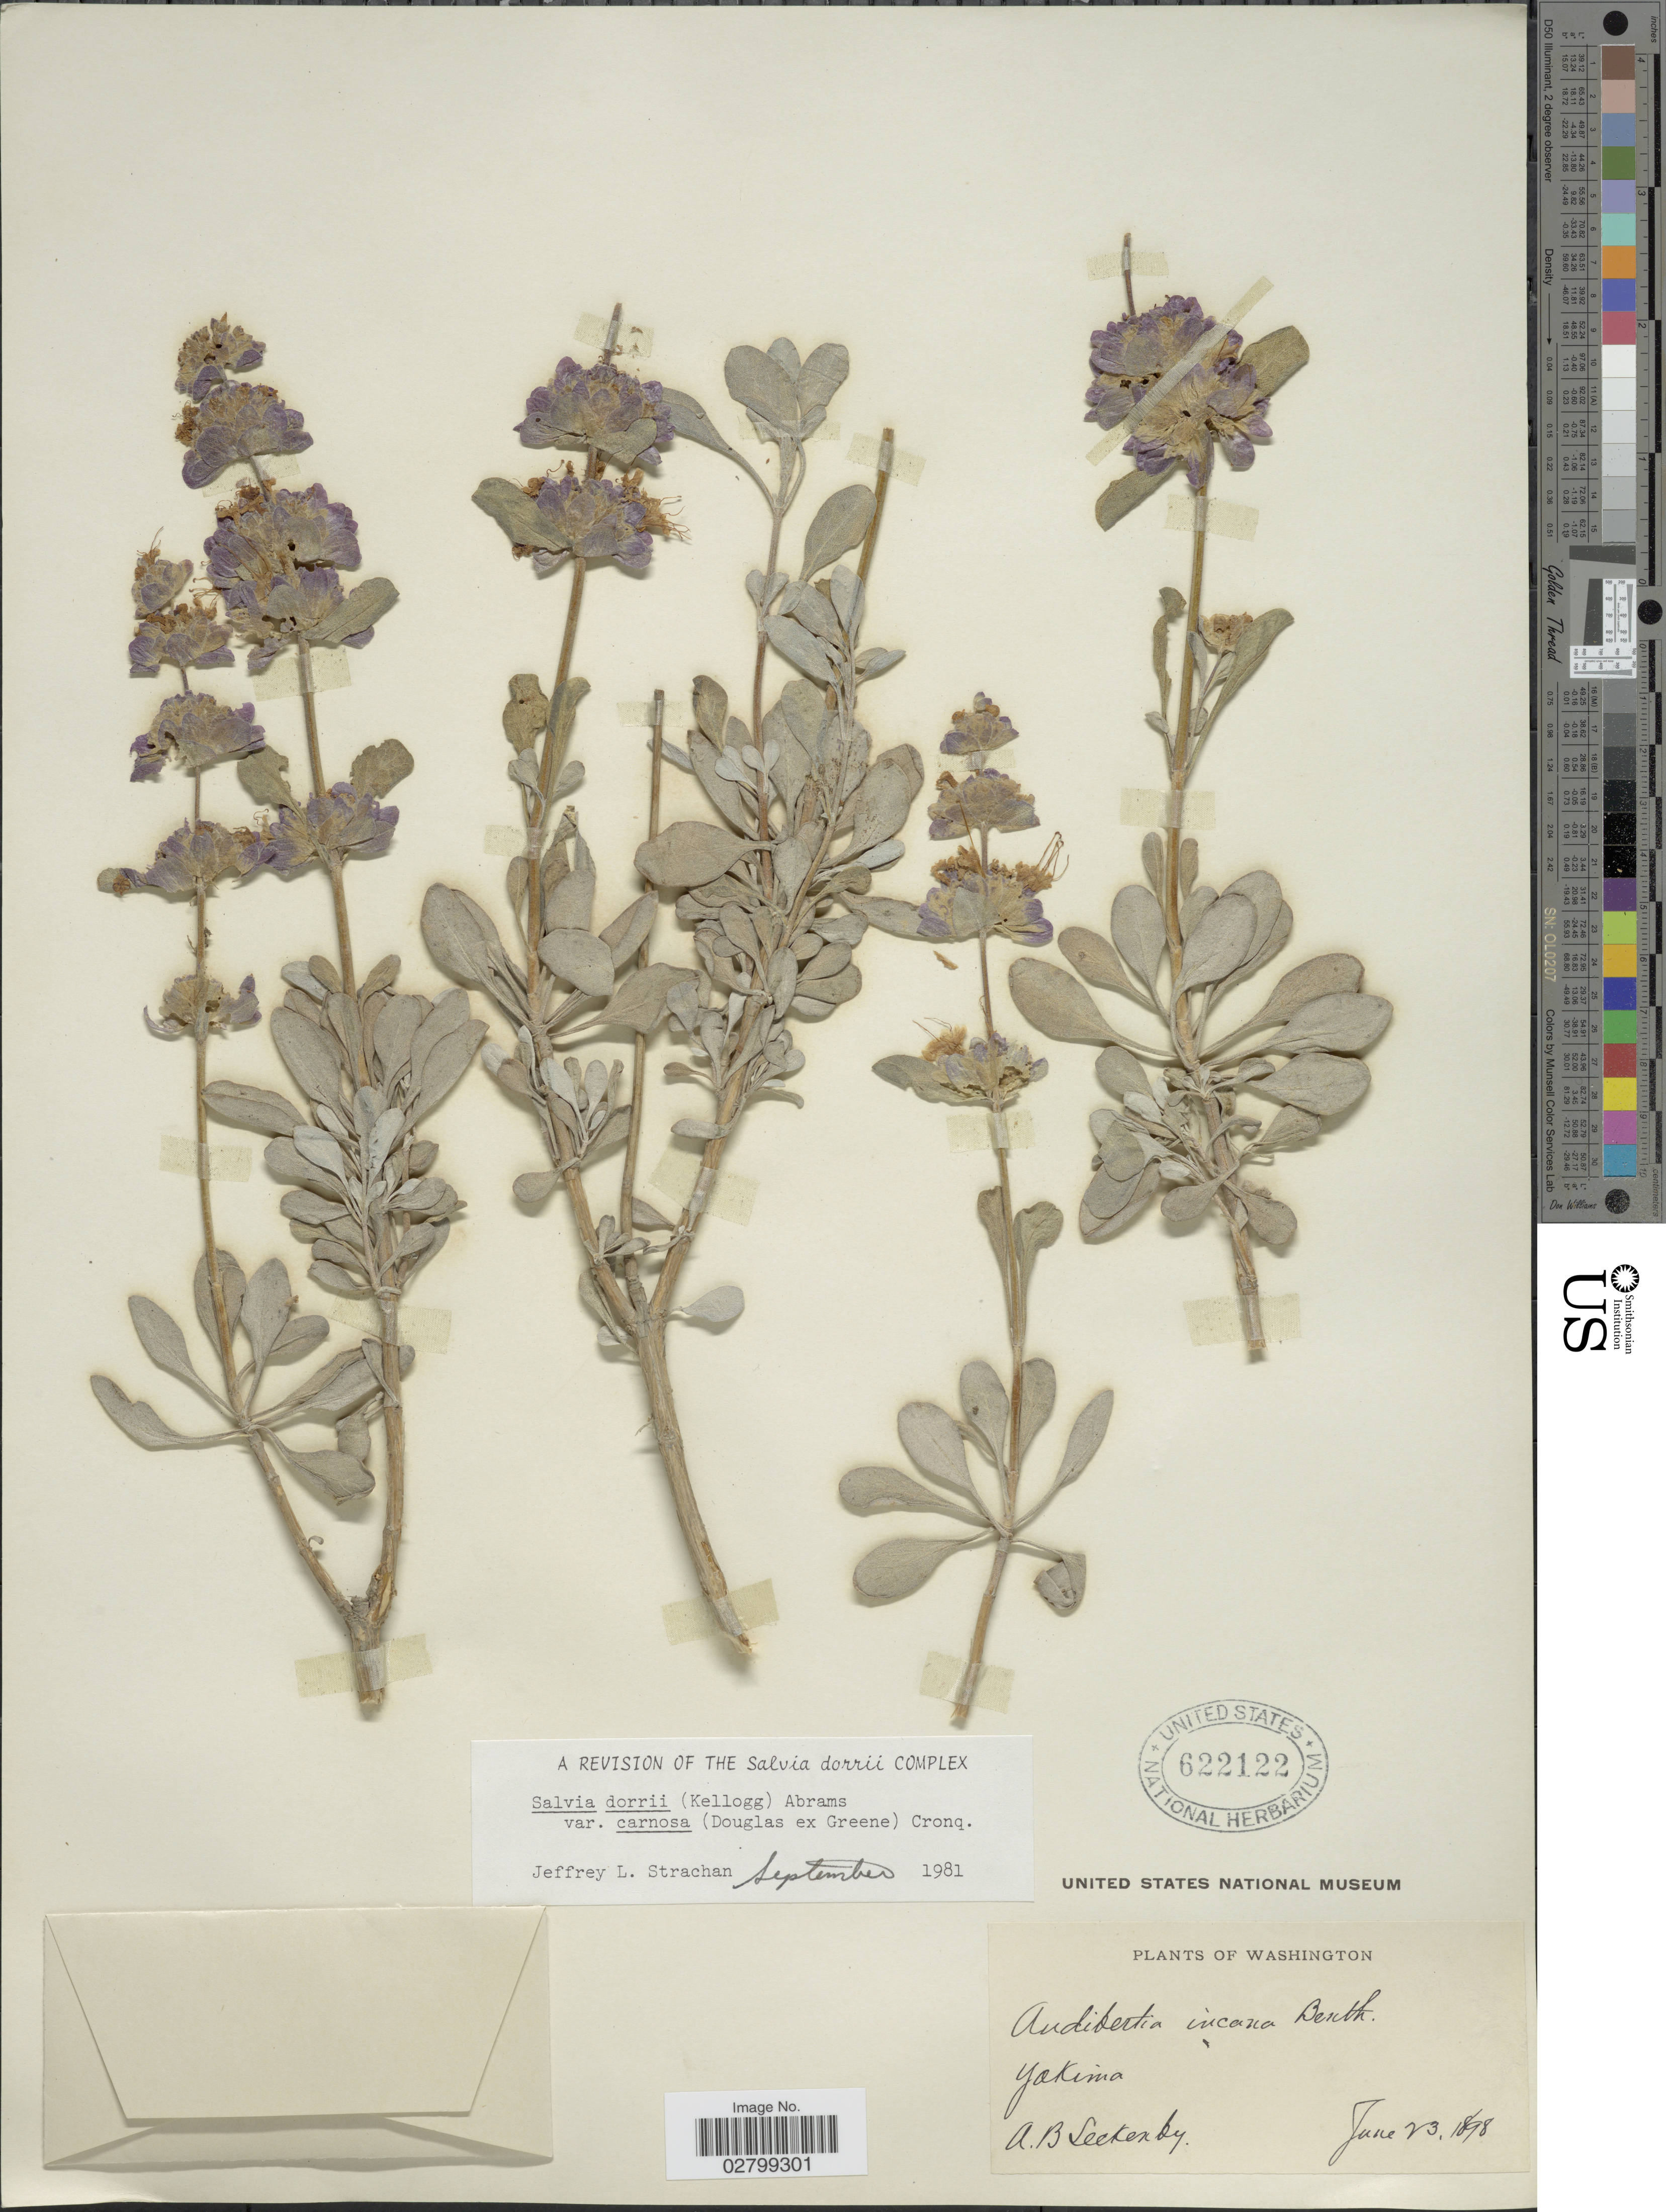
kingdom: Plantae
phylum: Tracheophyta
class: Magnoliopsida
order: Lamiales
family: Lamiaceae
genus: Salvia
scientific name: Salvia dorrii var. carnosa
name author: (Dougl.) Abrams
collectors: A. Leckenby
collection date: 1898-06-23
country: United States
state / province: Washington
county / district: Yakima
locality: Yakima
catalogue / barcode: US 622122